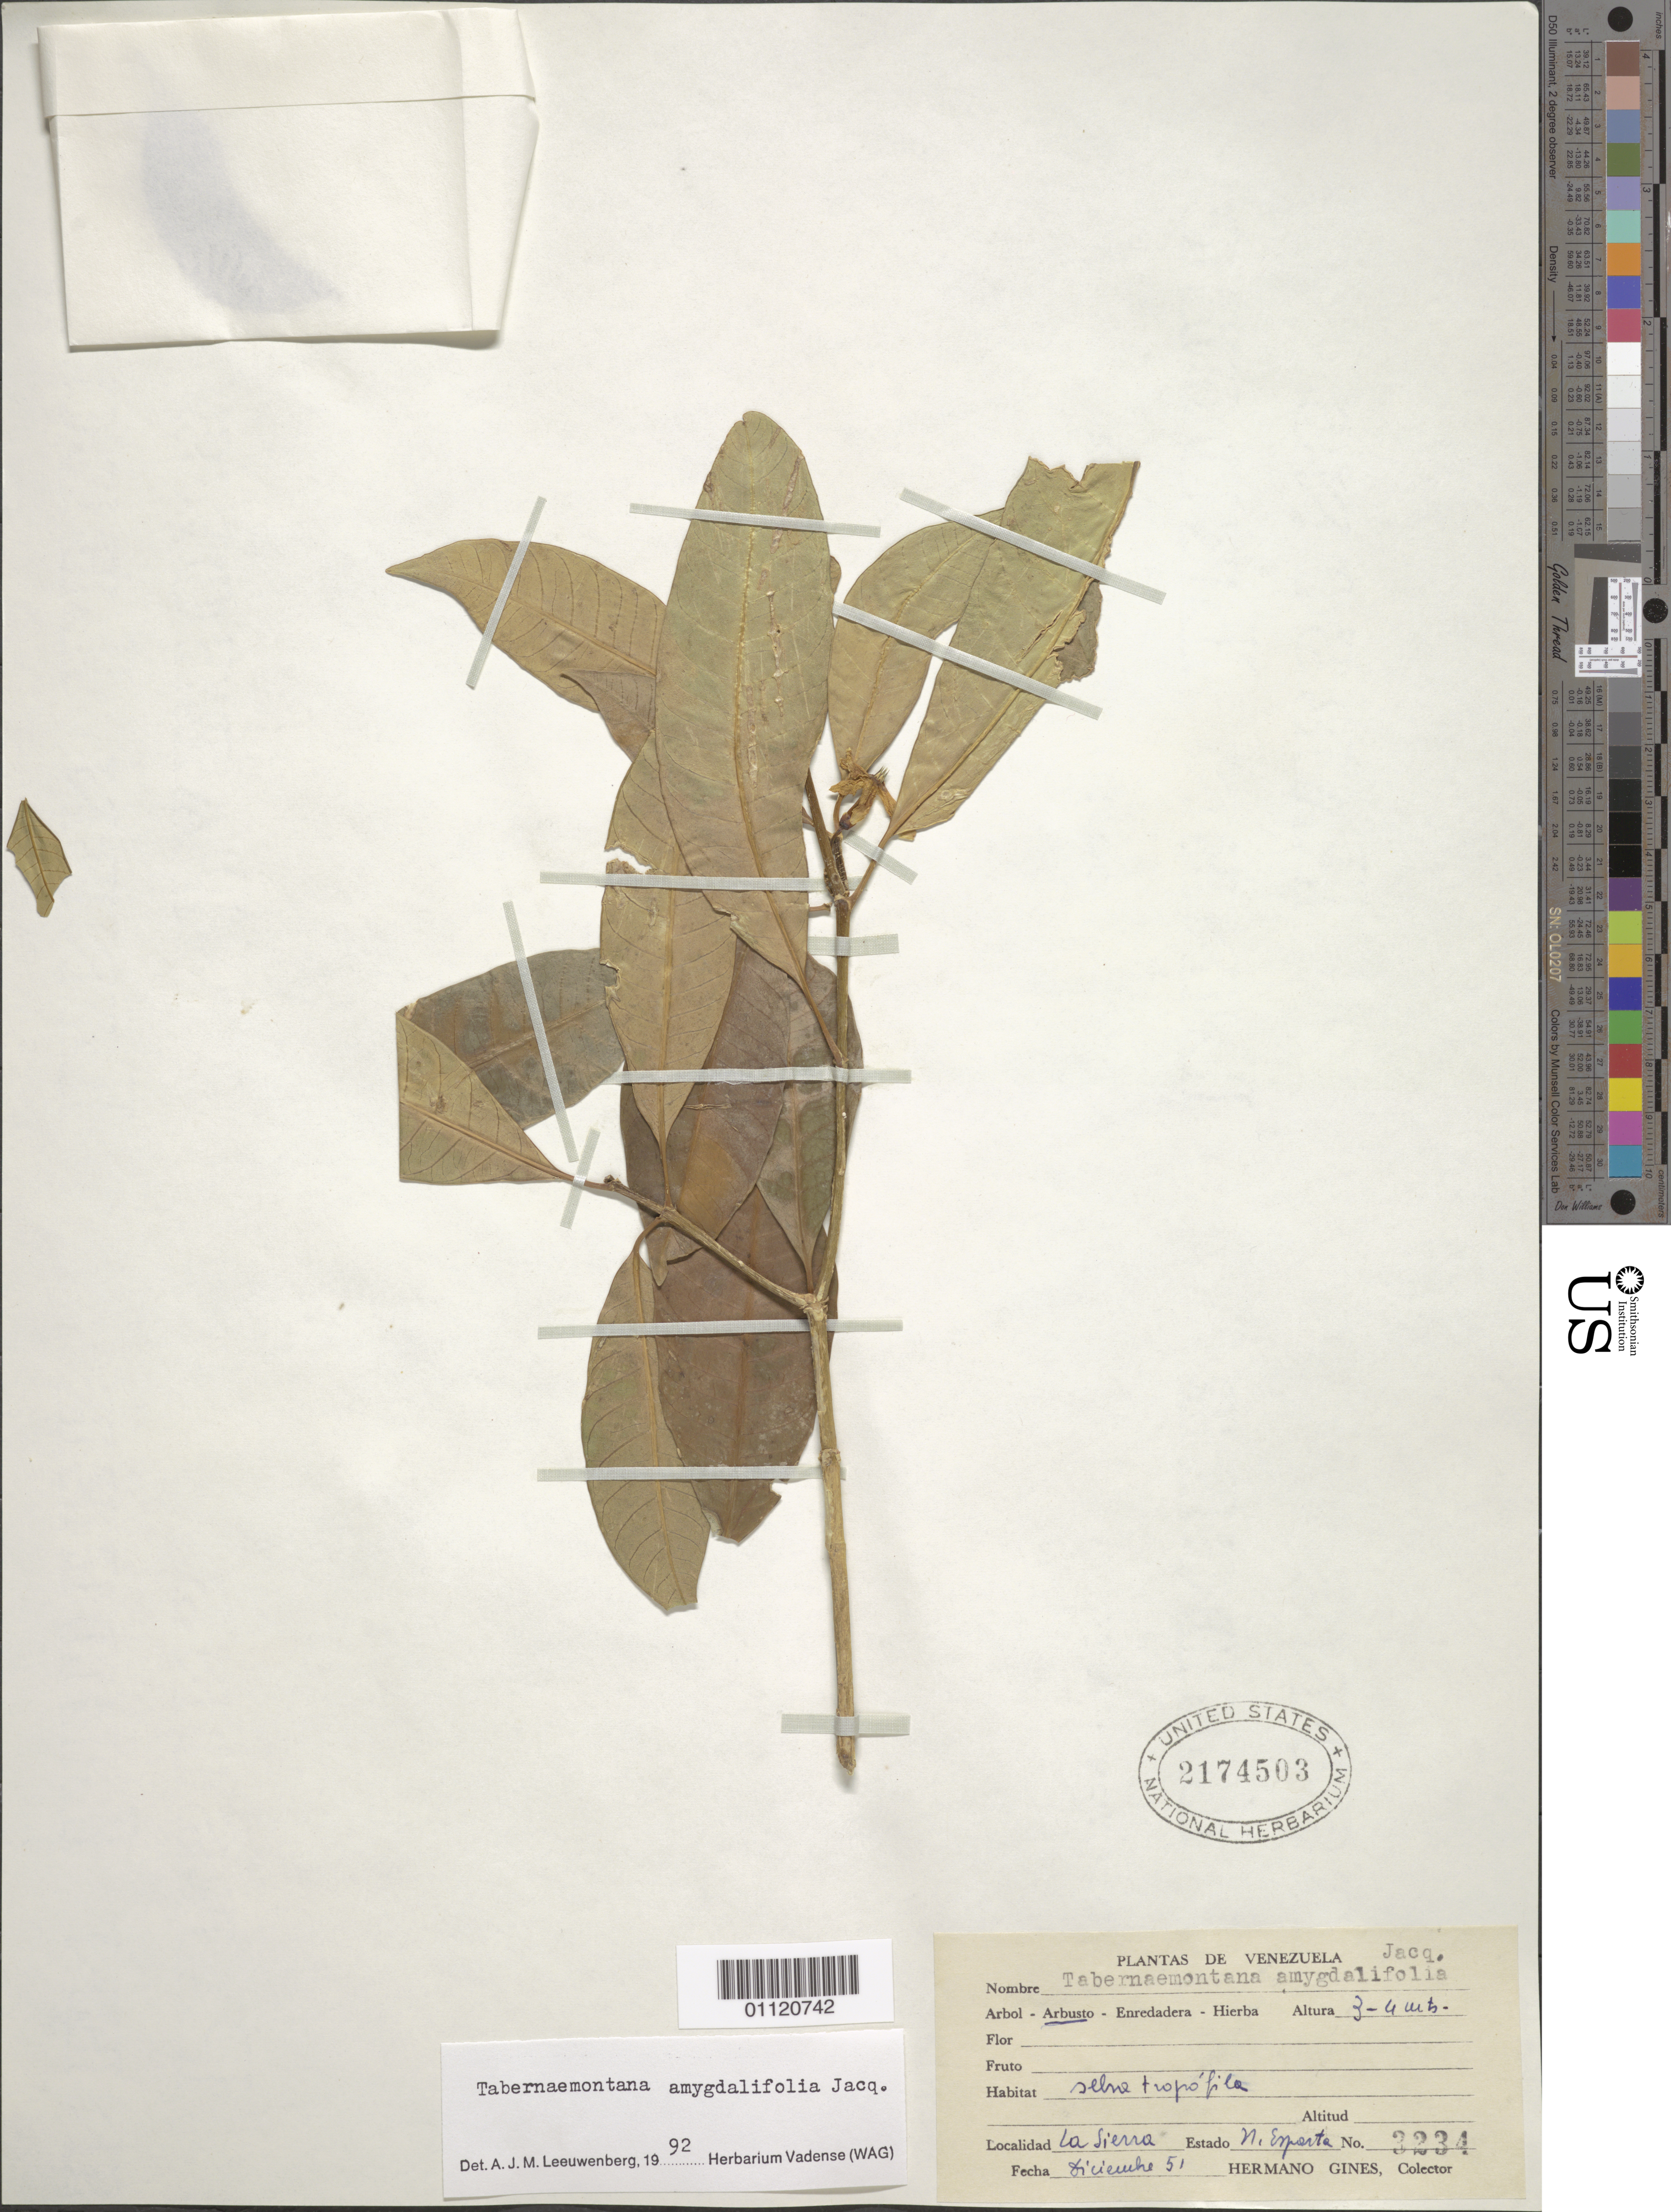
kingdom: Plantae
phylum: Tracheophyta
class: Magnoliopsida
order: Gentianales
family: Apocynaceae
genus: Tabernaemontana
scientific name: Tabernaemontana amygdalifolia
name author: Jacq.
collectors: Bro. Gines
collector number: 3234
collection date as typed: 01 Dec 1951 to 31 Dec 1953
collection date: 1951-12-01/1953-12-31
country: Venezuela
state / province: Nueva Esparta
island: Margarita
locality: La Sierra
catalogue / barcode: US 2174503